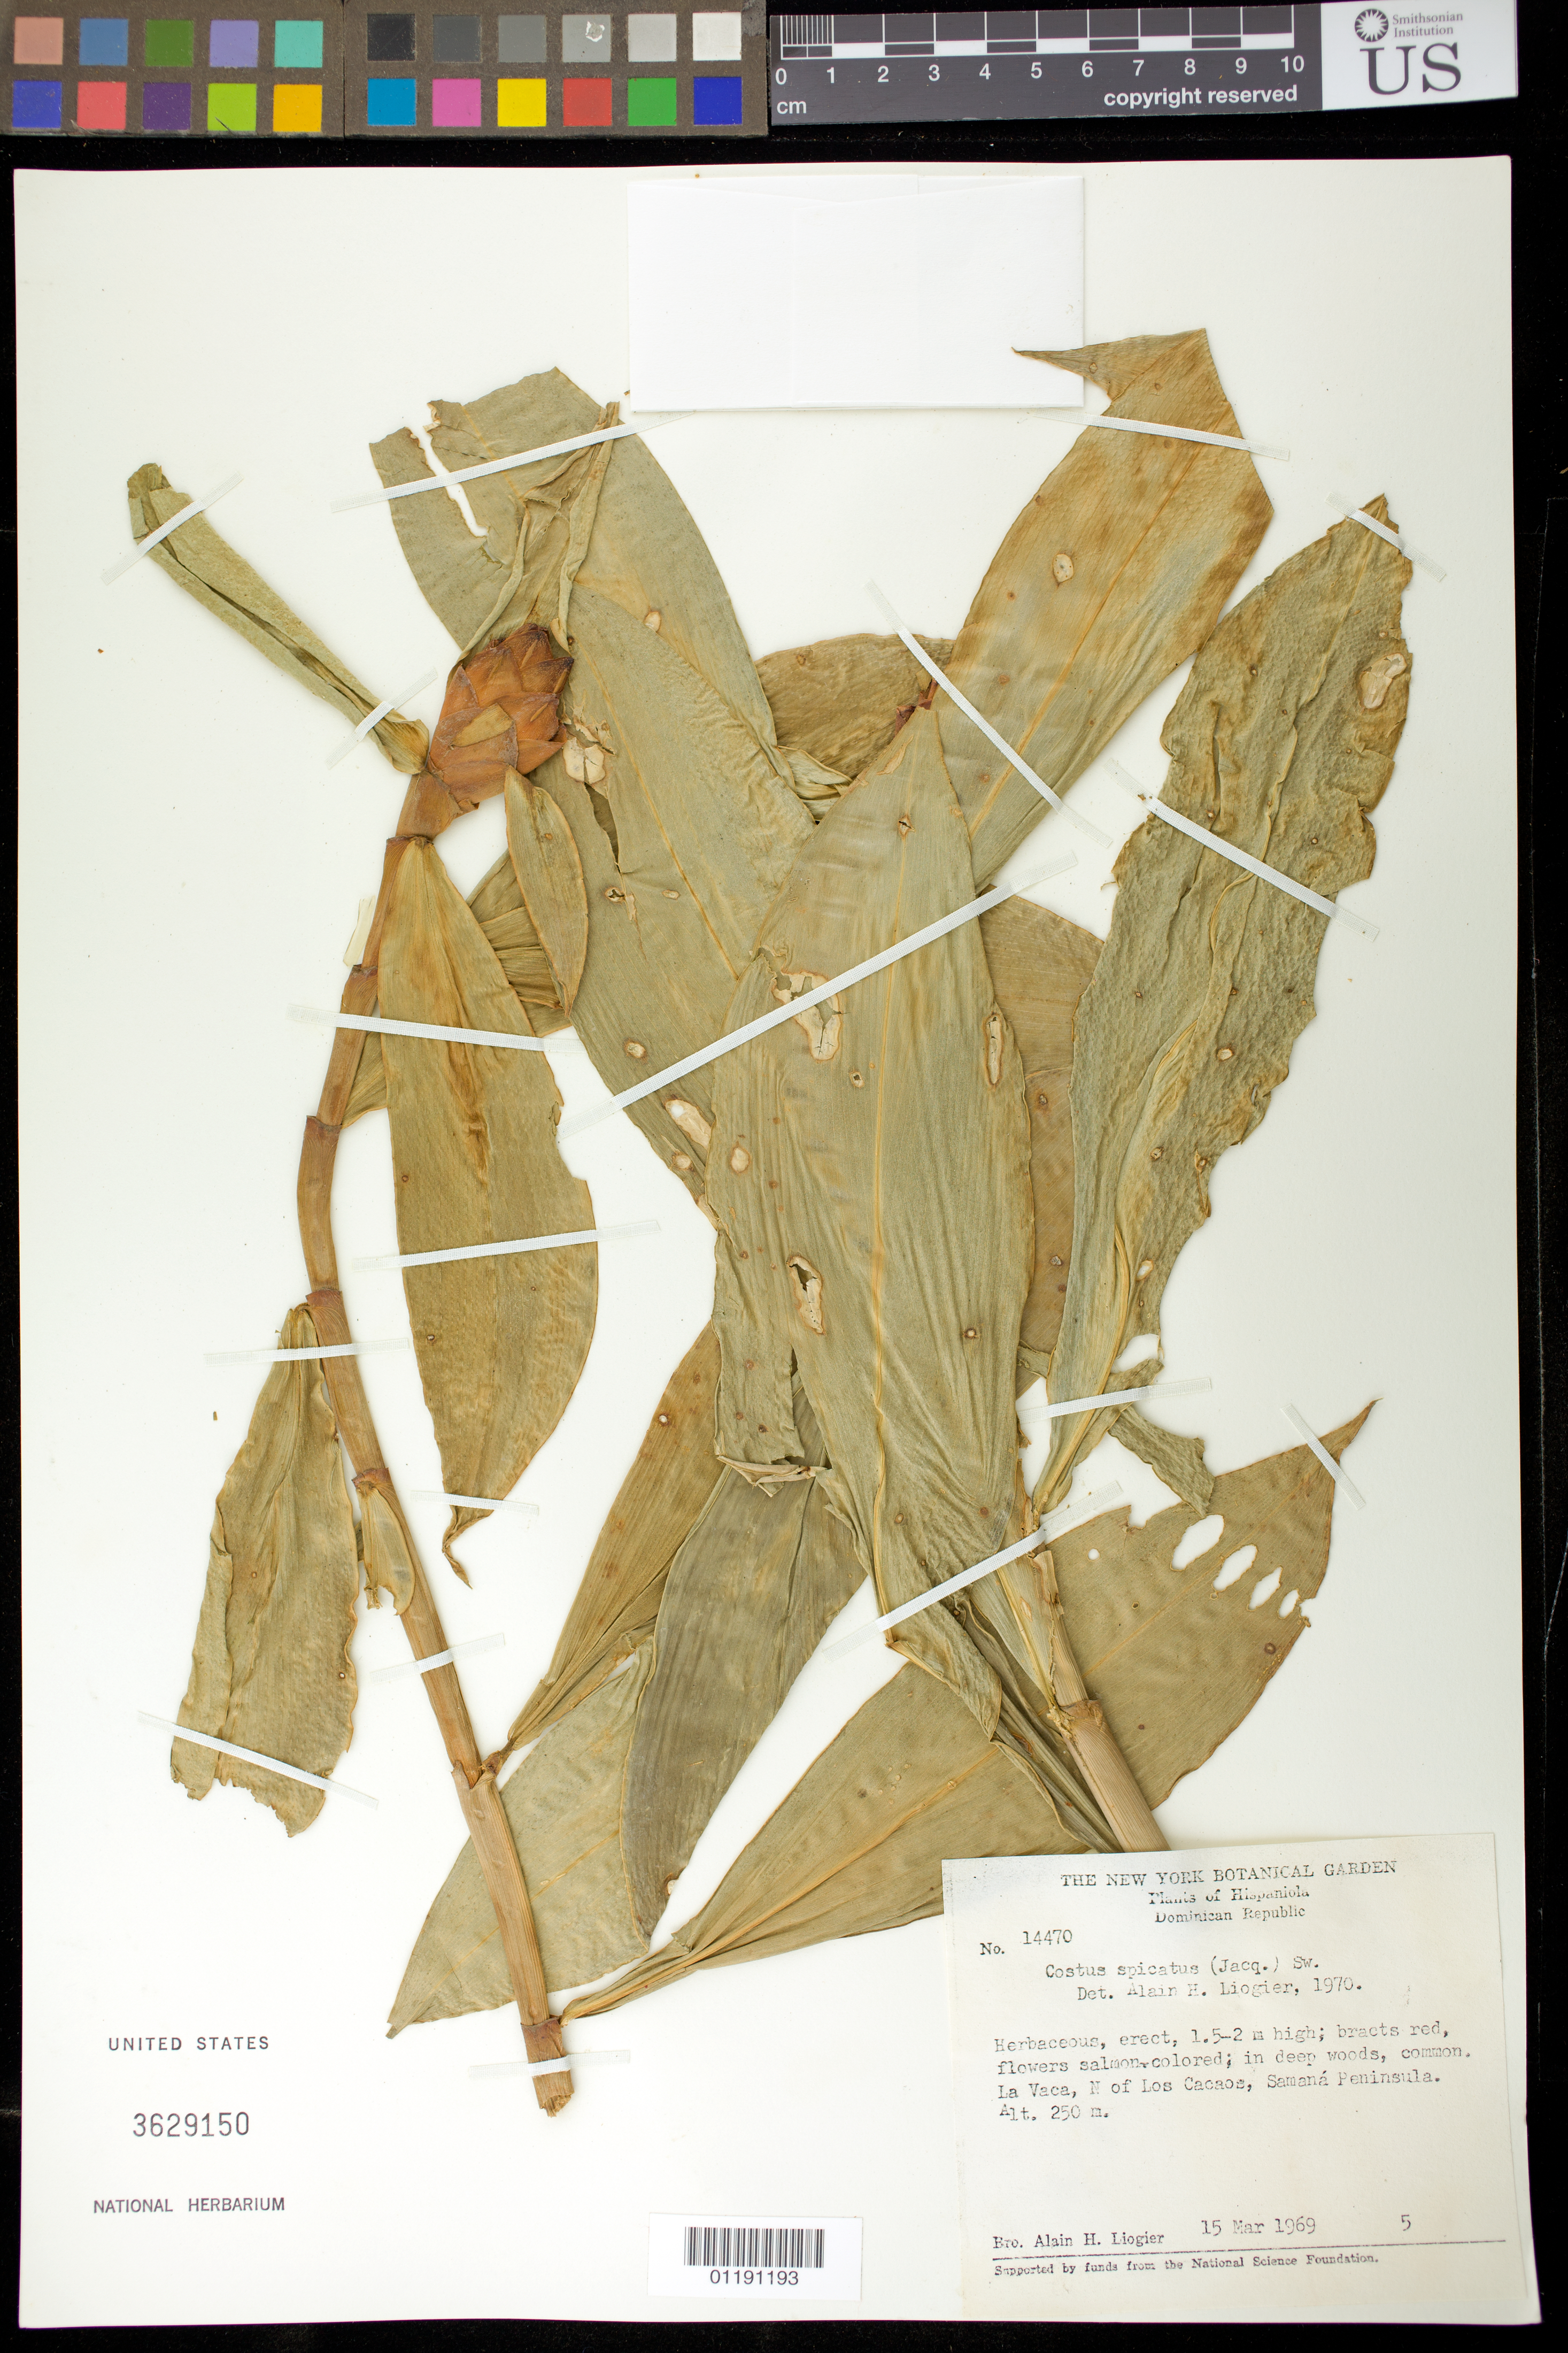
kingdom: Plantae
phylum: Tracheophyta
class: Liliopsida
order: Zingiberales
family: Costaceae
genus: Costus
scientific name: Costus spicatus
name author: (Jacq.) Sw.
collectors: A. H. Liogier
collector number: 14470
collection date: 1969-03-15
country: Dominican Republic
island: Hispaniola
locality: La Vaca, N of Los Cacaos, Samaná Peninsula.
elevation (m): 250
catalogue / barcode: US 3629150